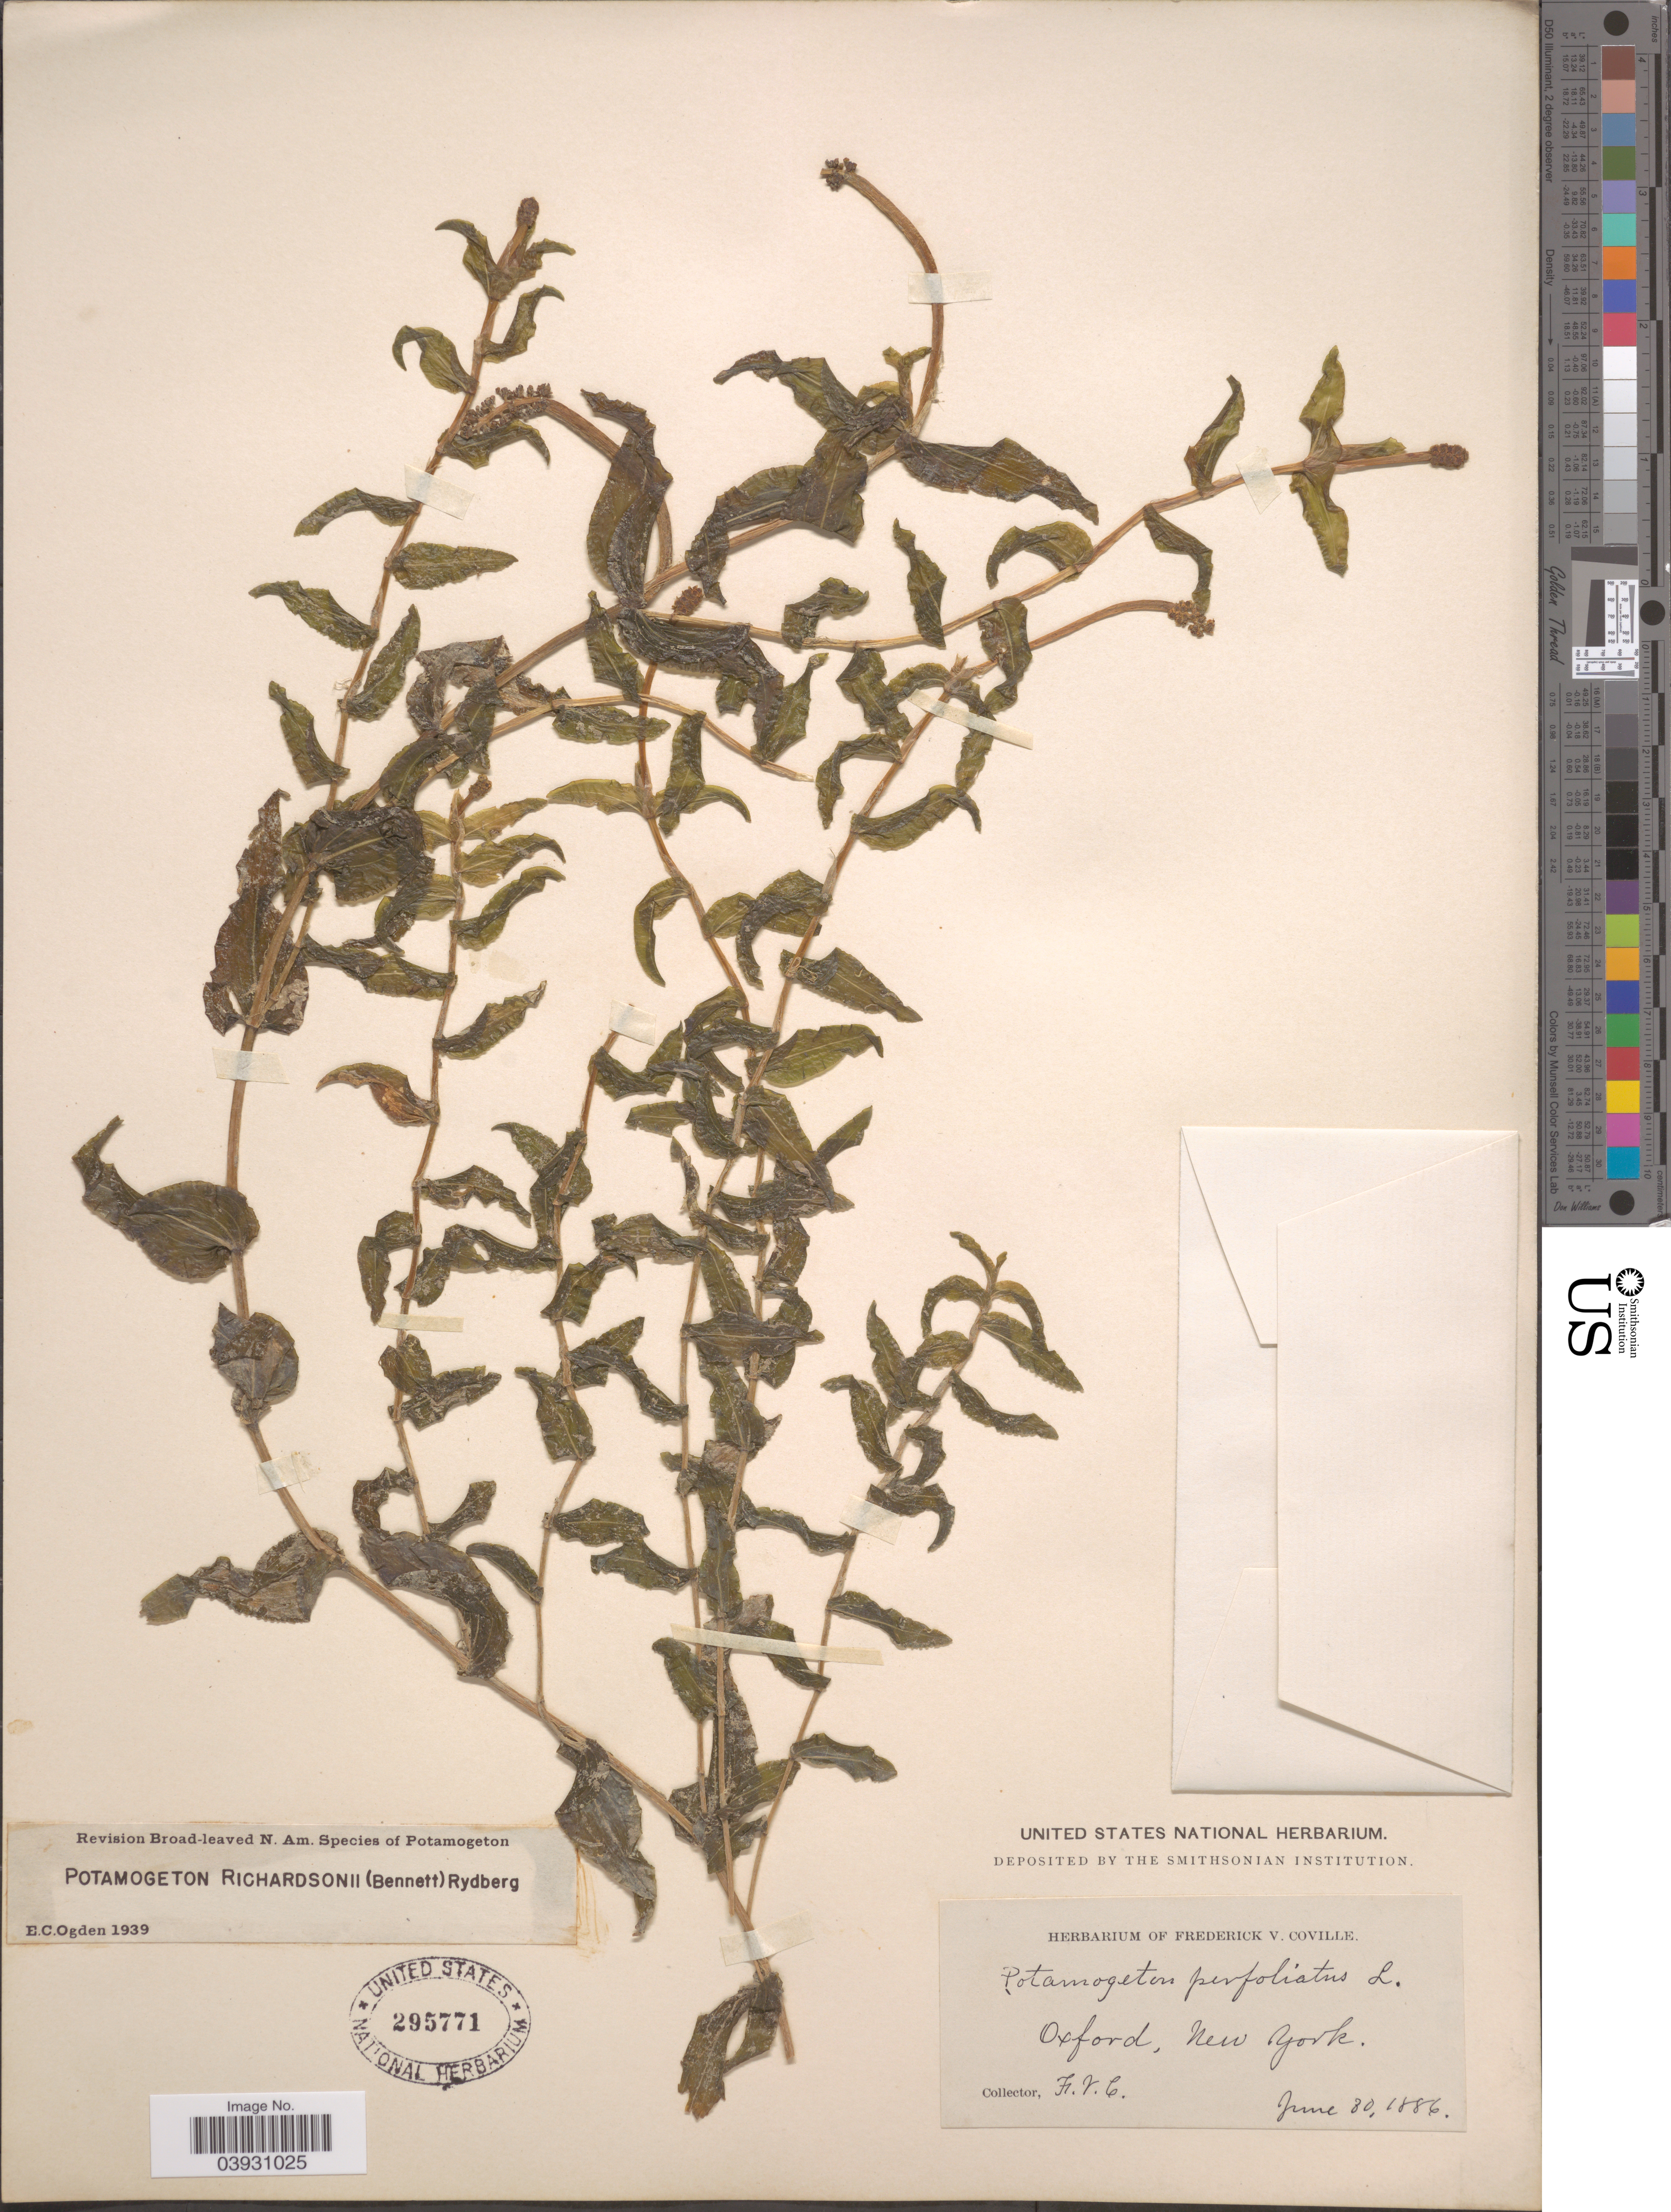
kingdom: Plantae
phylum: Tracheophyta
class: Liliopsida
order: Alismatales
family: Potamogetonaceae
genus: Potamogeton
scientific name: Potamogeton richardsonii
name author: (A.W. Benn.) Rydb.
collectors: F. V. Coville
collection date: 1886-06-30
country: United States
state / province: New York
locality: Oxford.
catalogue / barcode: US 295771